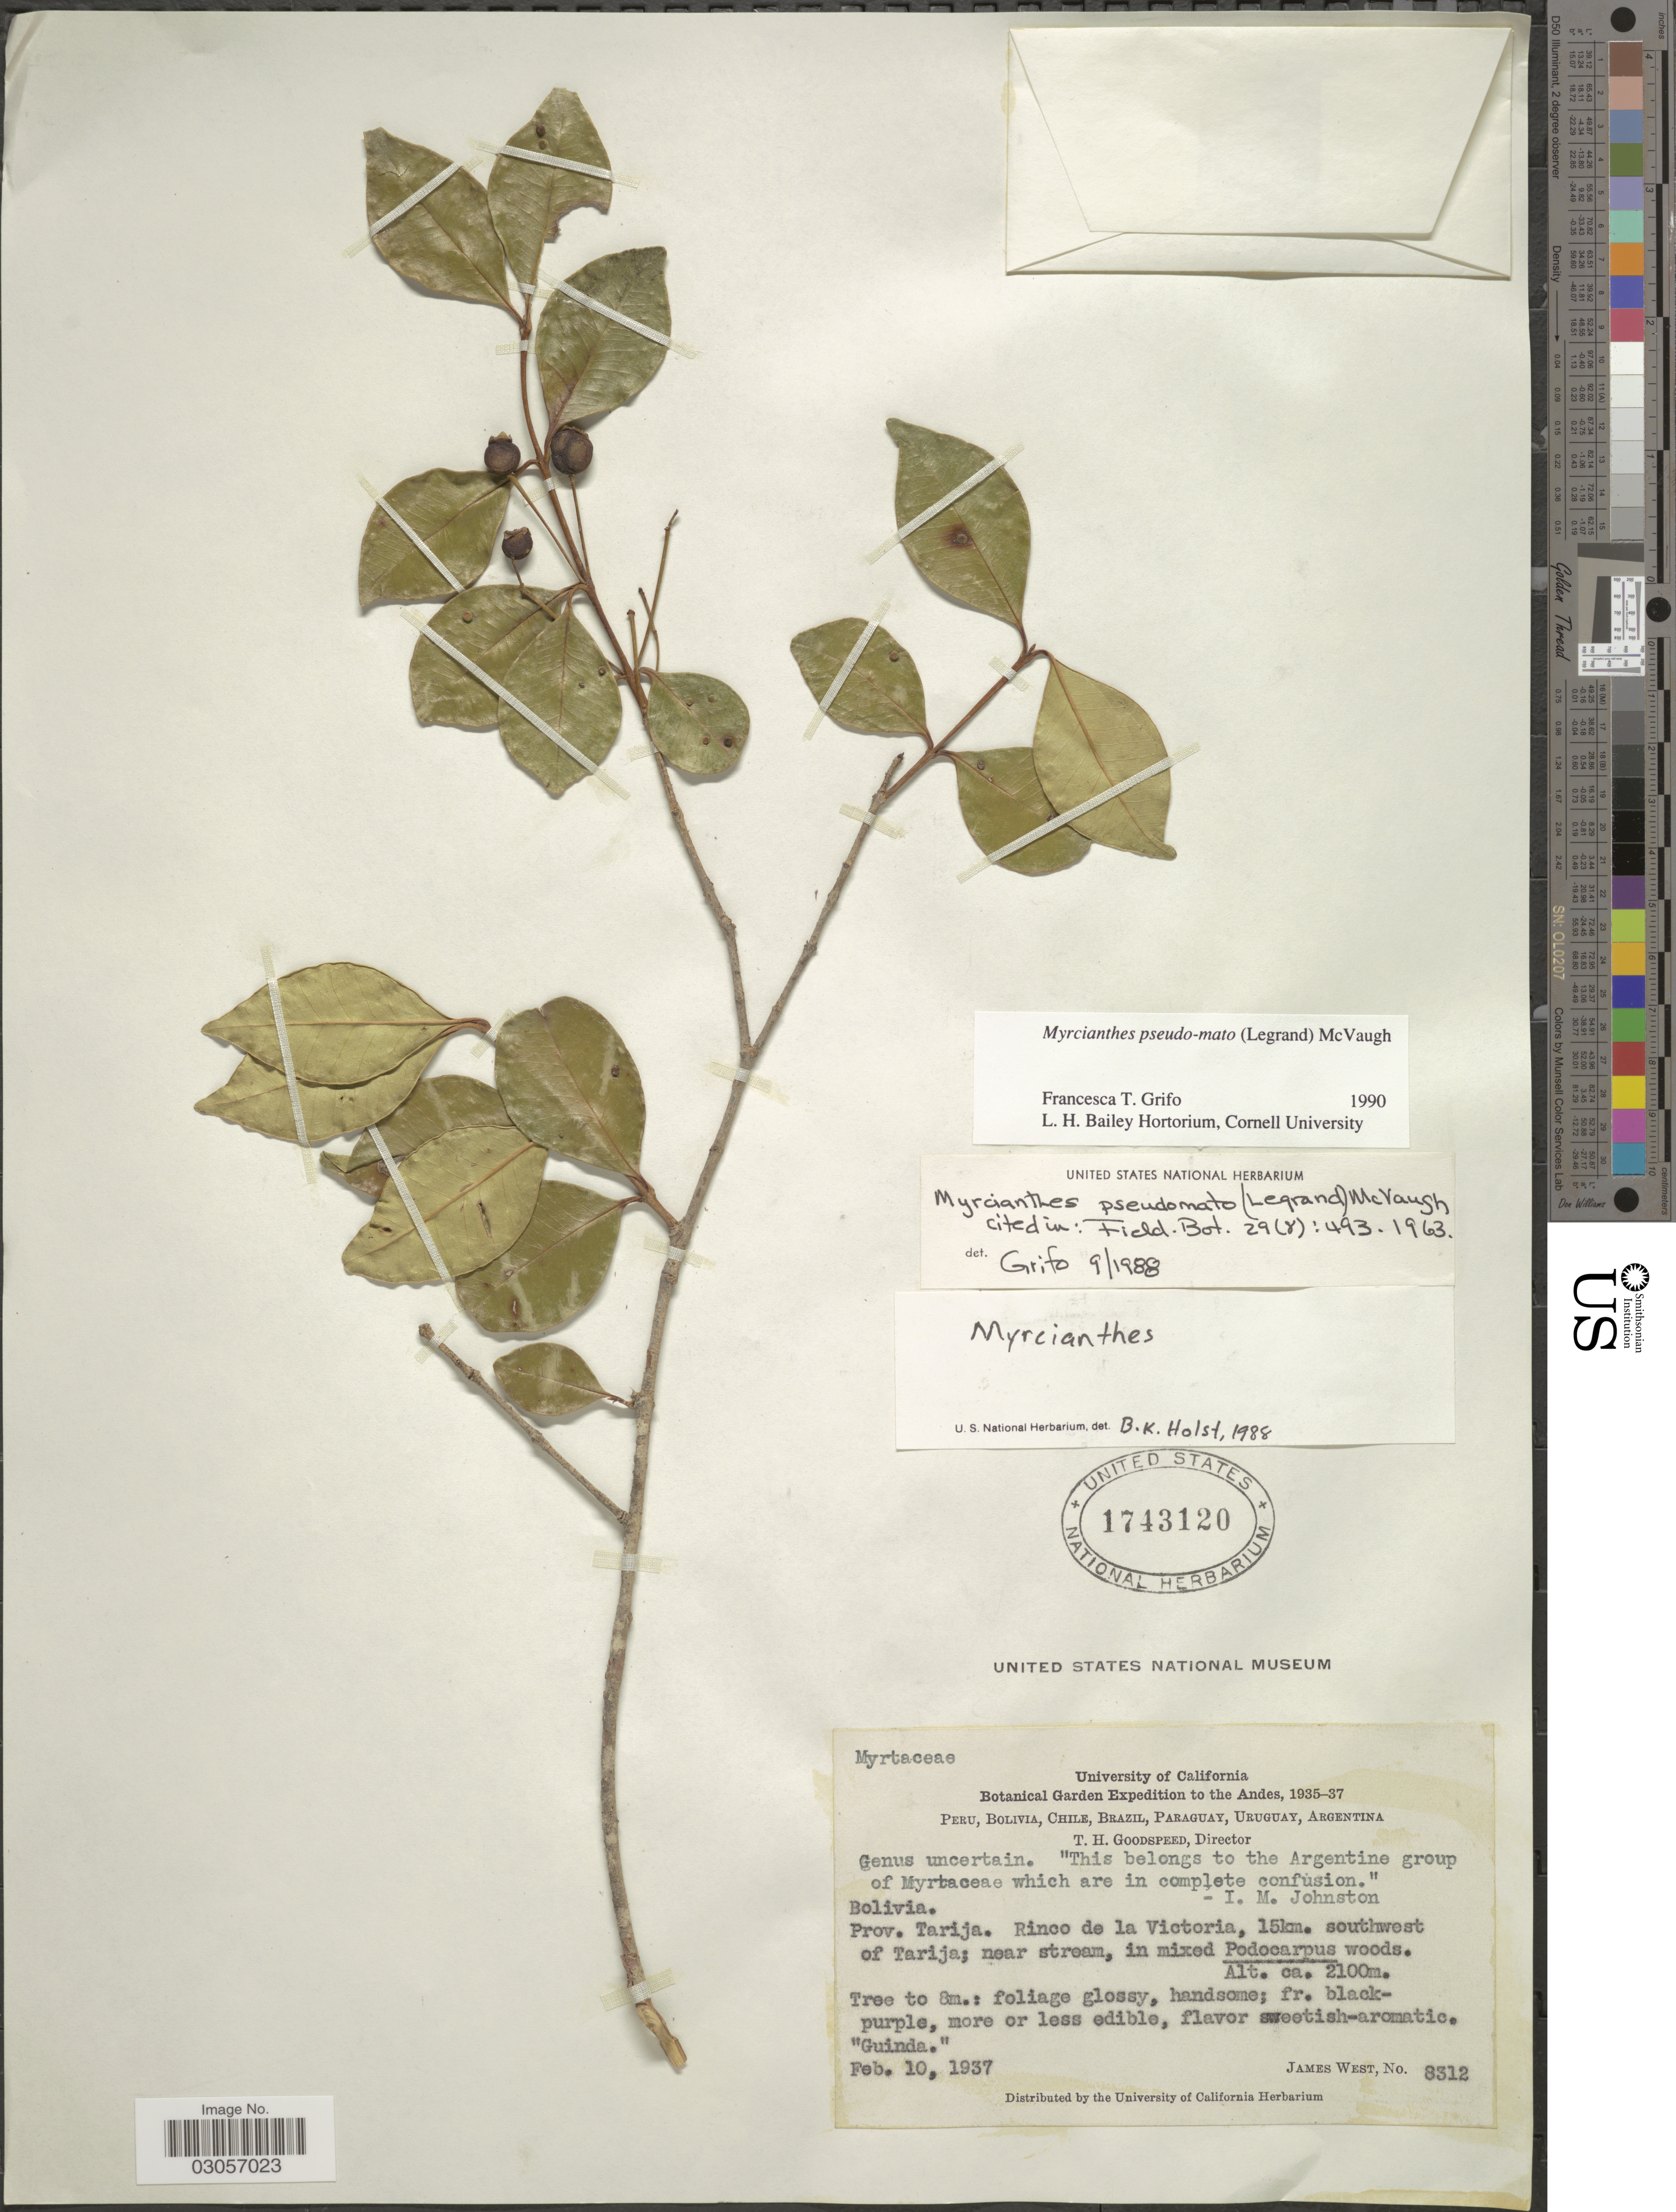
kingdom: Plantae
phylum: Tracheophyta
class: Magnoliopsida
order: Myrtales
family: Myrtaceae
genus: Myrcianthes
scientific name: Myrcianthes pseudomato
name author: (D. Legrand) McVaugh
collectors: J. West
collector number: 8312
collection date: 1937-02-10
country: Bolivia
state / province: Tarija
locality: The Andes, Rinco de la Victoria, 15km. southwest of Tarija.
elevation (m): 2100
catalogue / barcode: US 1743120